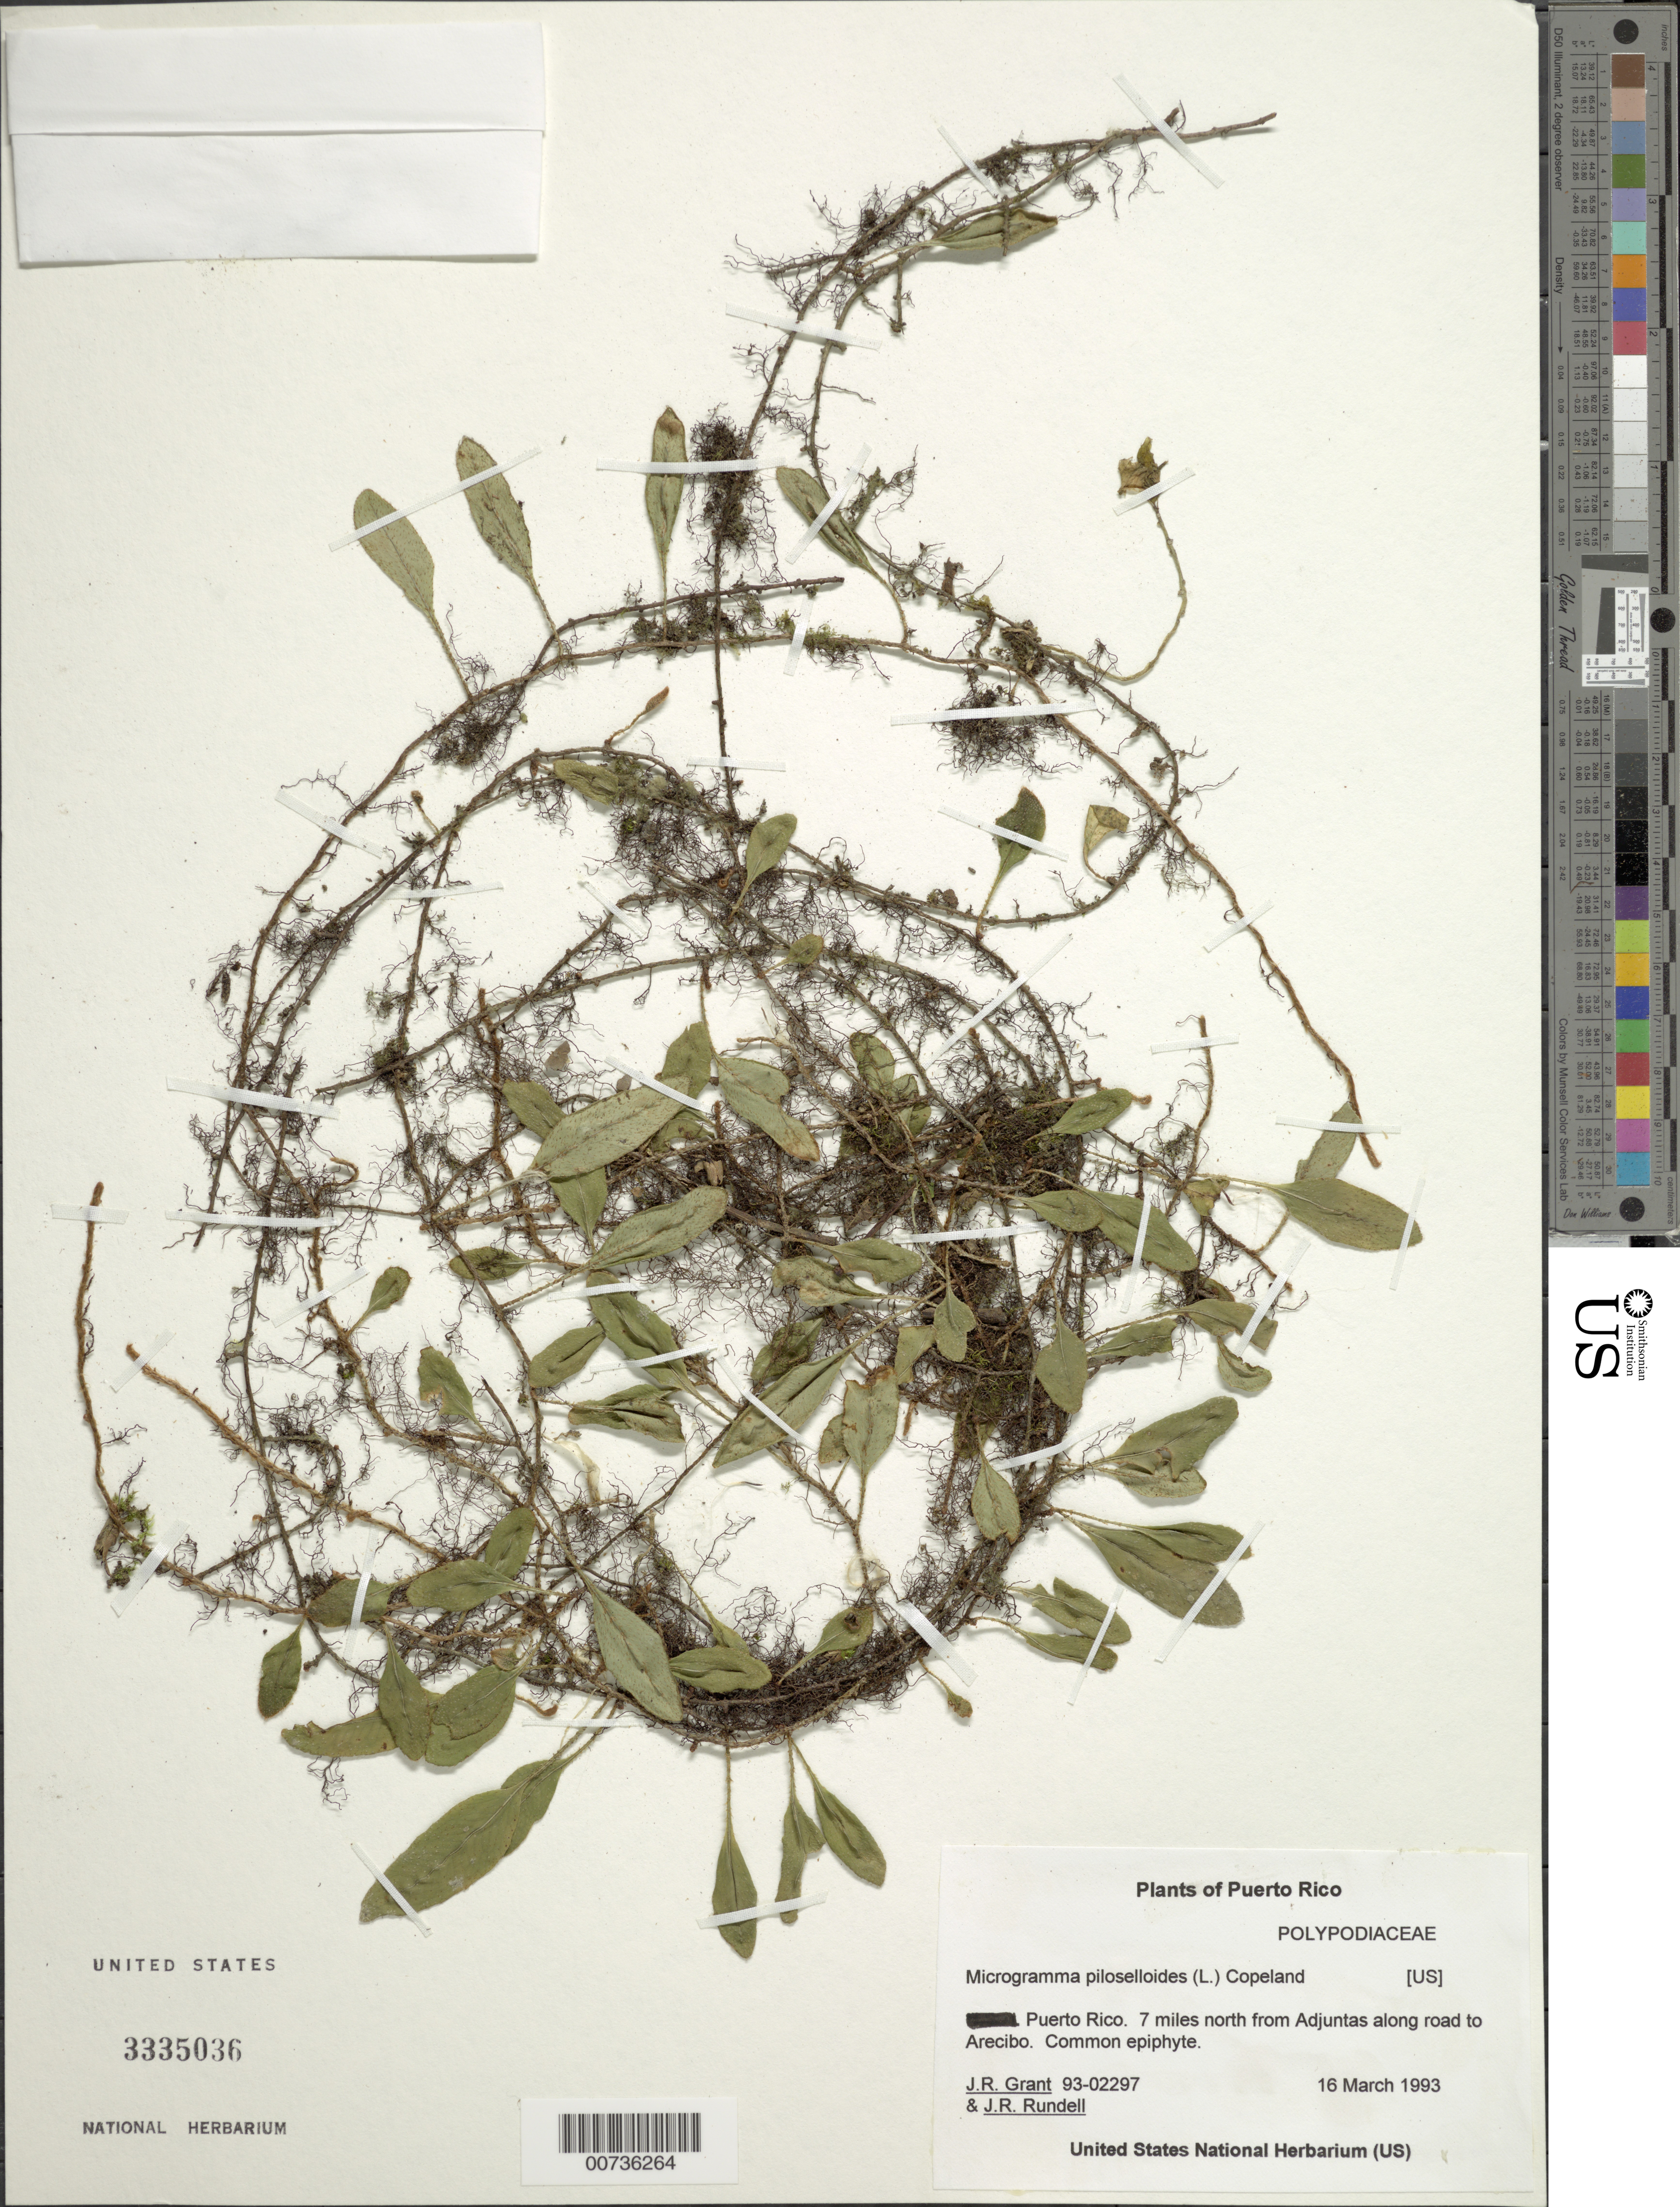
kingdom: Plantae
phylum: Tracheophyta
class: Polypodiopsida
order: Polypodiales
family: Polypodiaceae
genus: Microgramma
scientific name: Microgramma piloselloides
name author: (L.) Copel.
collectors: J. R. Grant & J. R. Rundell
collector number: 93-02297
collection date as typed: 16 Mar 1993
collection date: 1993-03-16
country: Puerto Rico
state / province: Utuado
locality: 7 miles north from Adjuntas along road to Arecibo.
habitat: Common epiphyte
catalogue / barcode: US 3335036